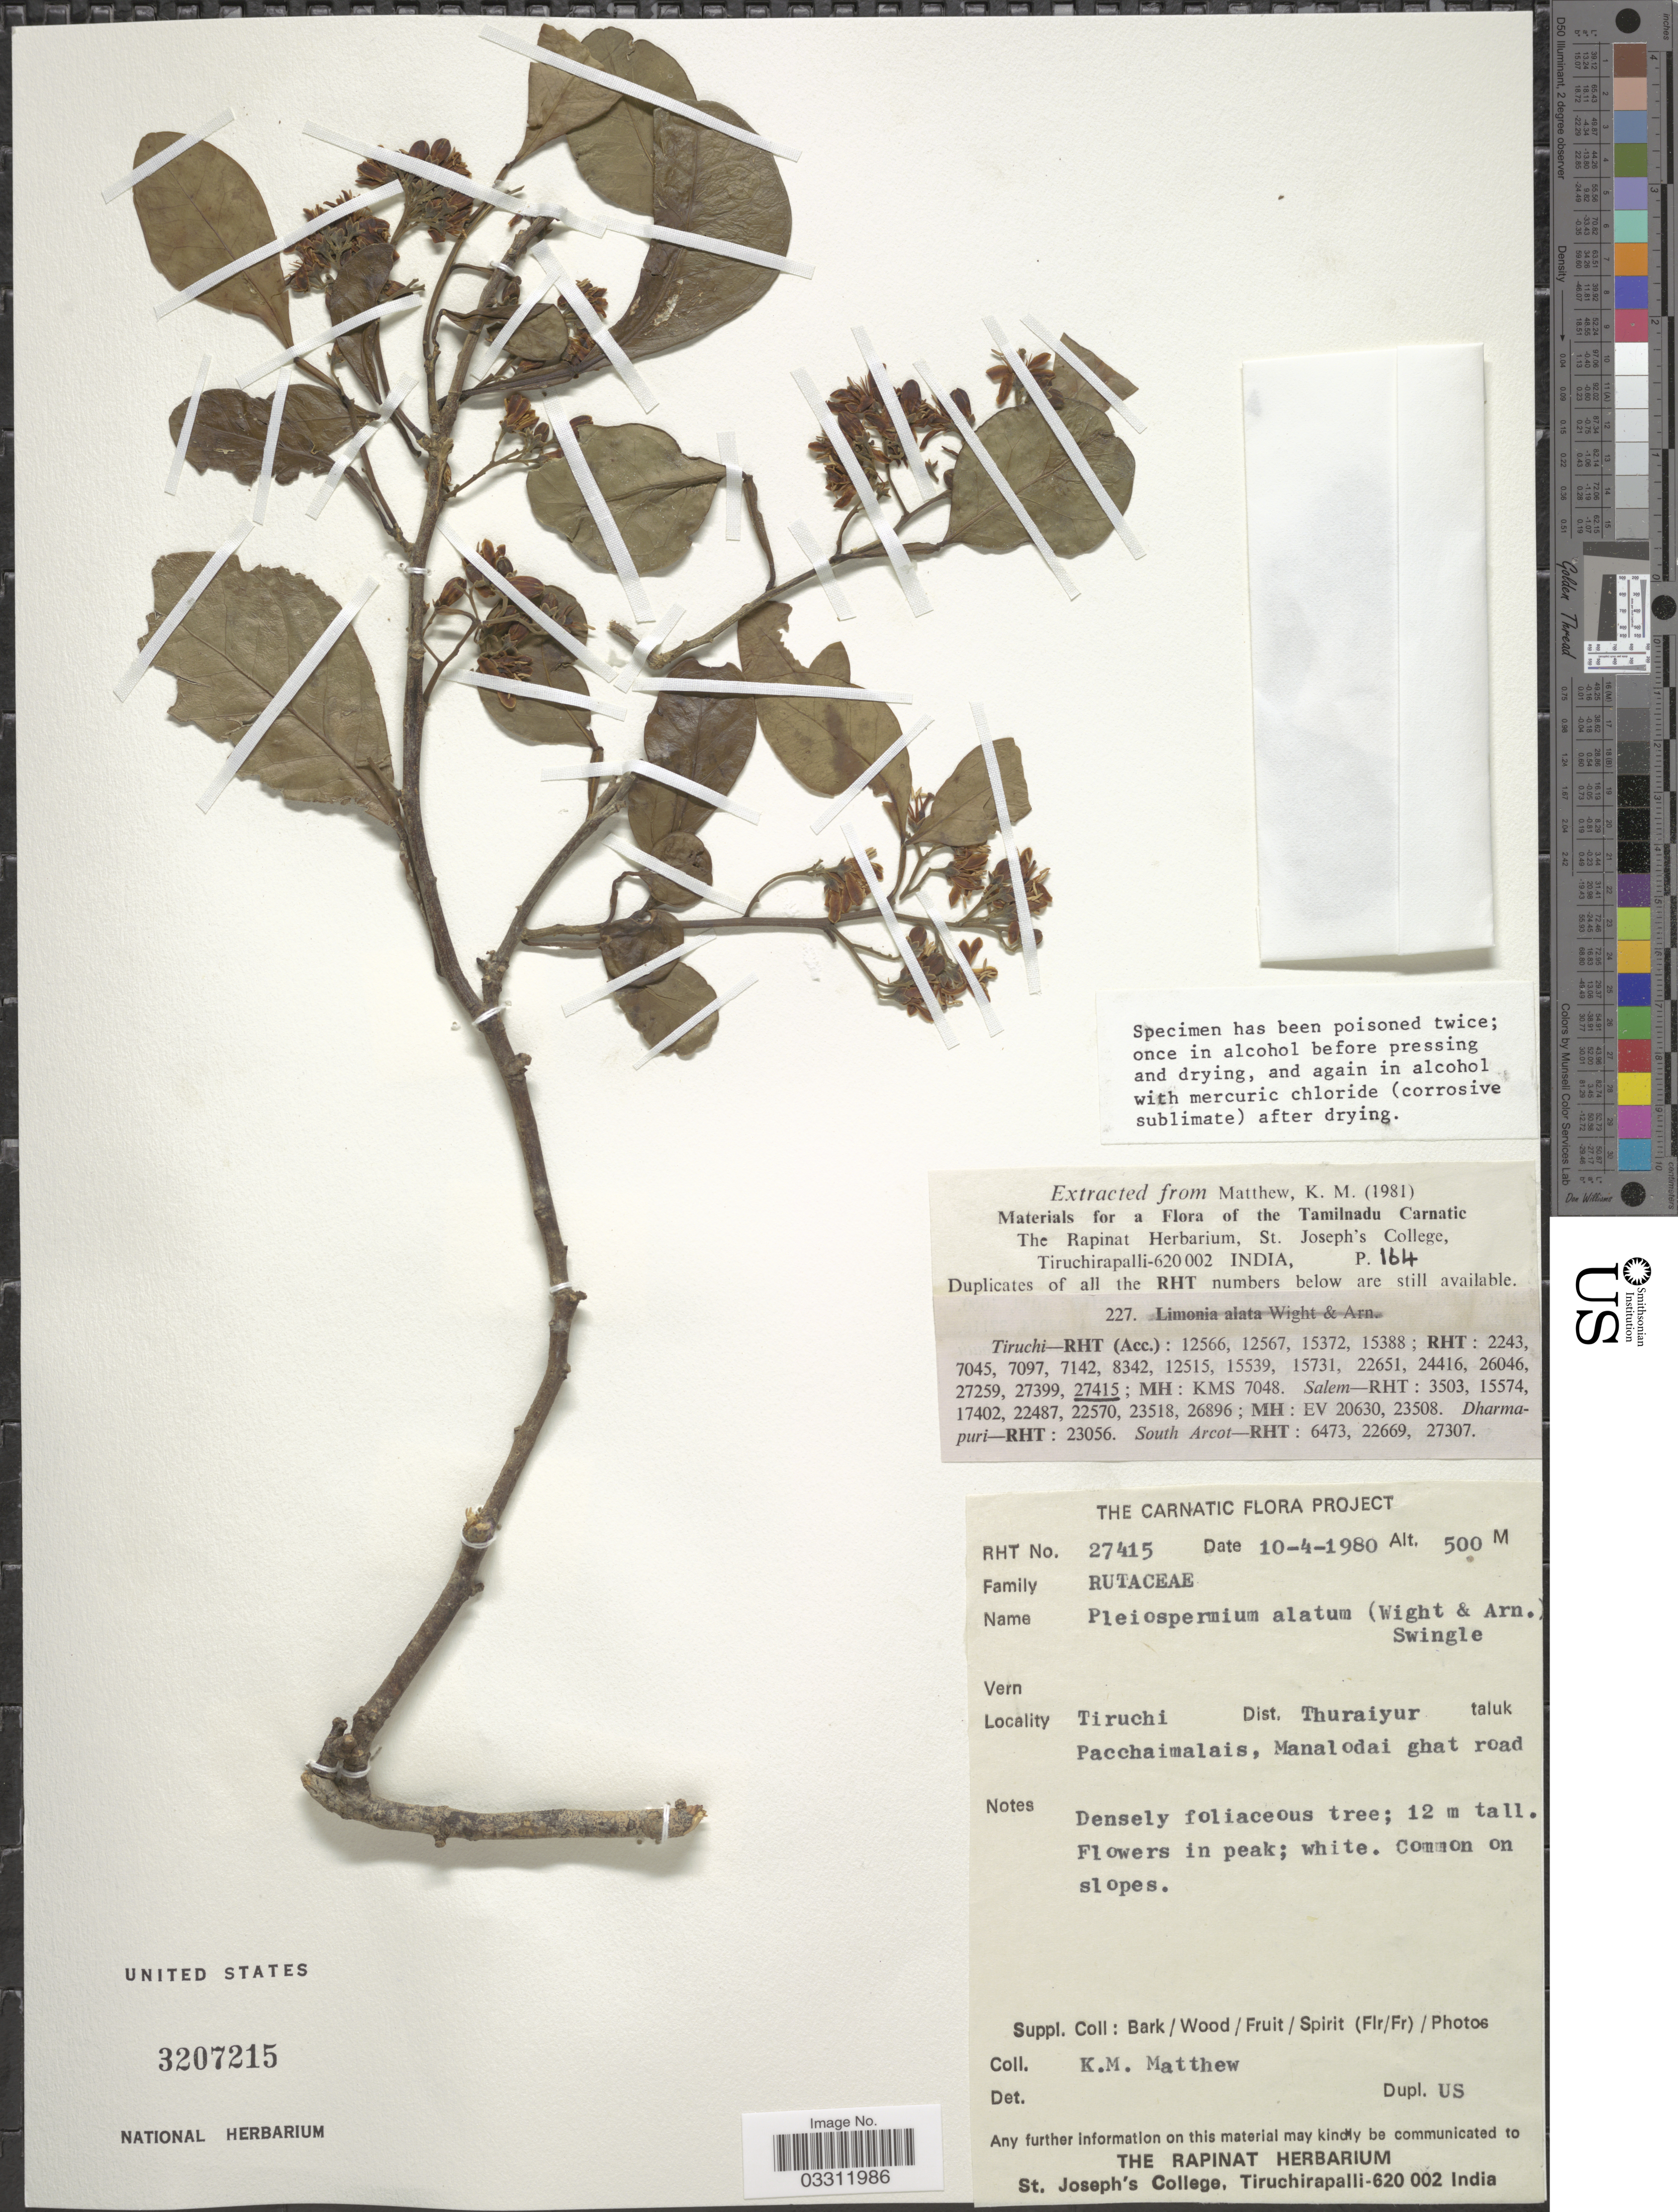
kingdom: Plantae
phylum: Tracheophyta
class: Magnoliopsida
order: Sapindales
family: Rutaceae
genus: Pleiospermium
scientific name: Pleiospermium alatum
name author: (Wight & Arn.) Swingle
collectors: K. M. Matthew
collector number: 27415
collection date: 1980-04-10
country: India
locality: Tiruchi Dist. Thuraiyur, taluk, Pacchaimalais, Manalodai ghat road.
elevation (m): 500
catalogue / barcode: US 3207215